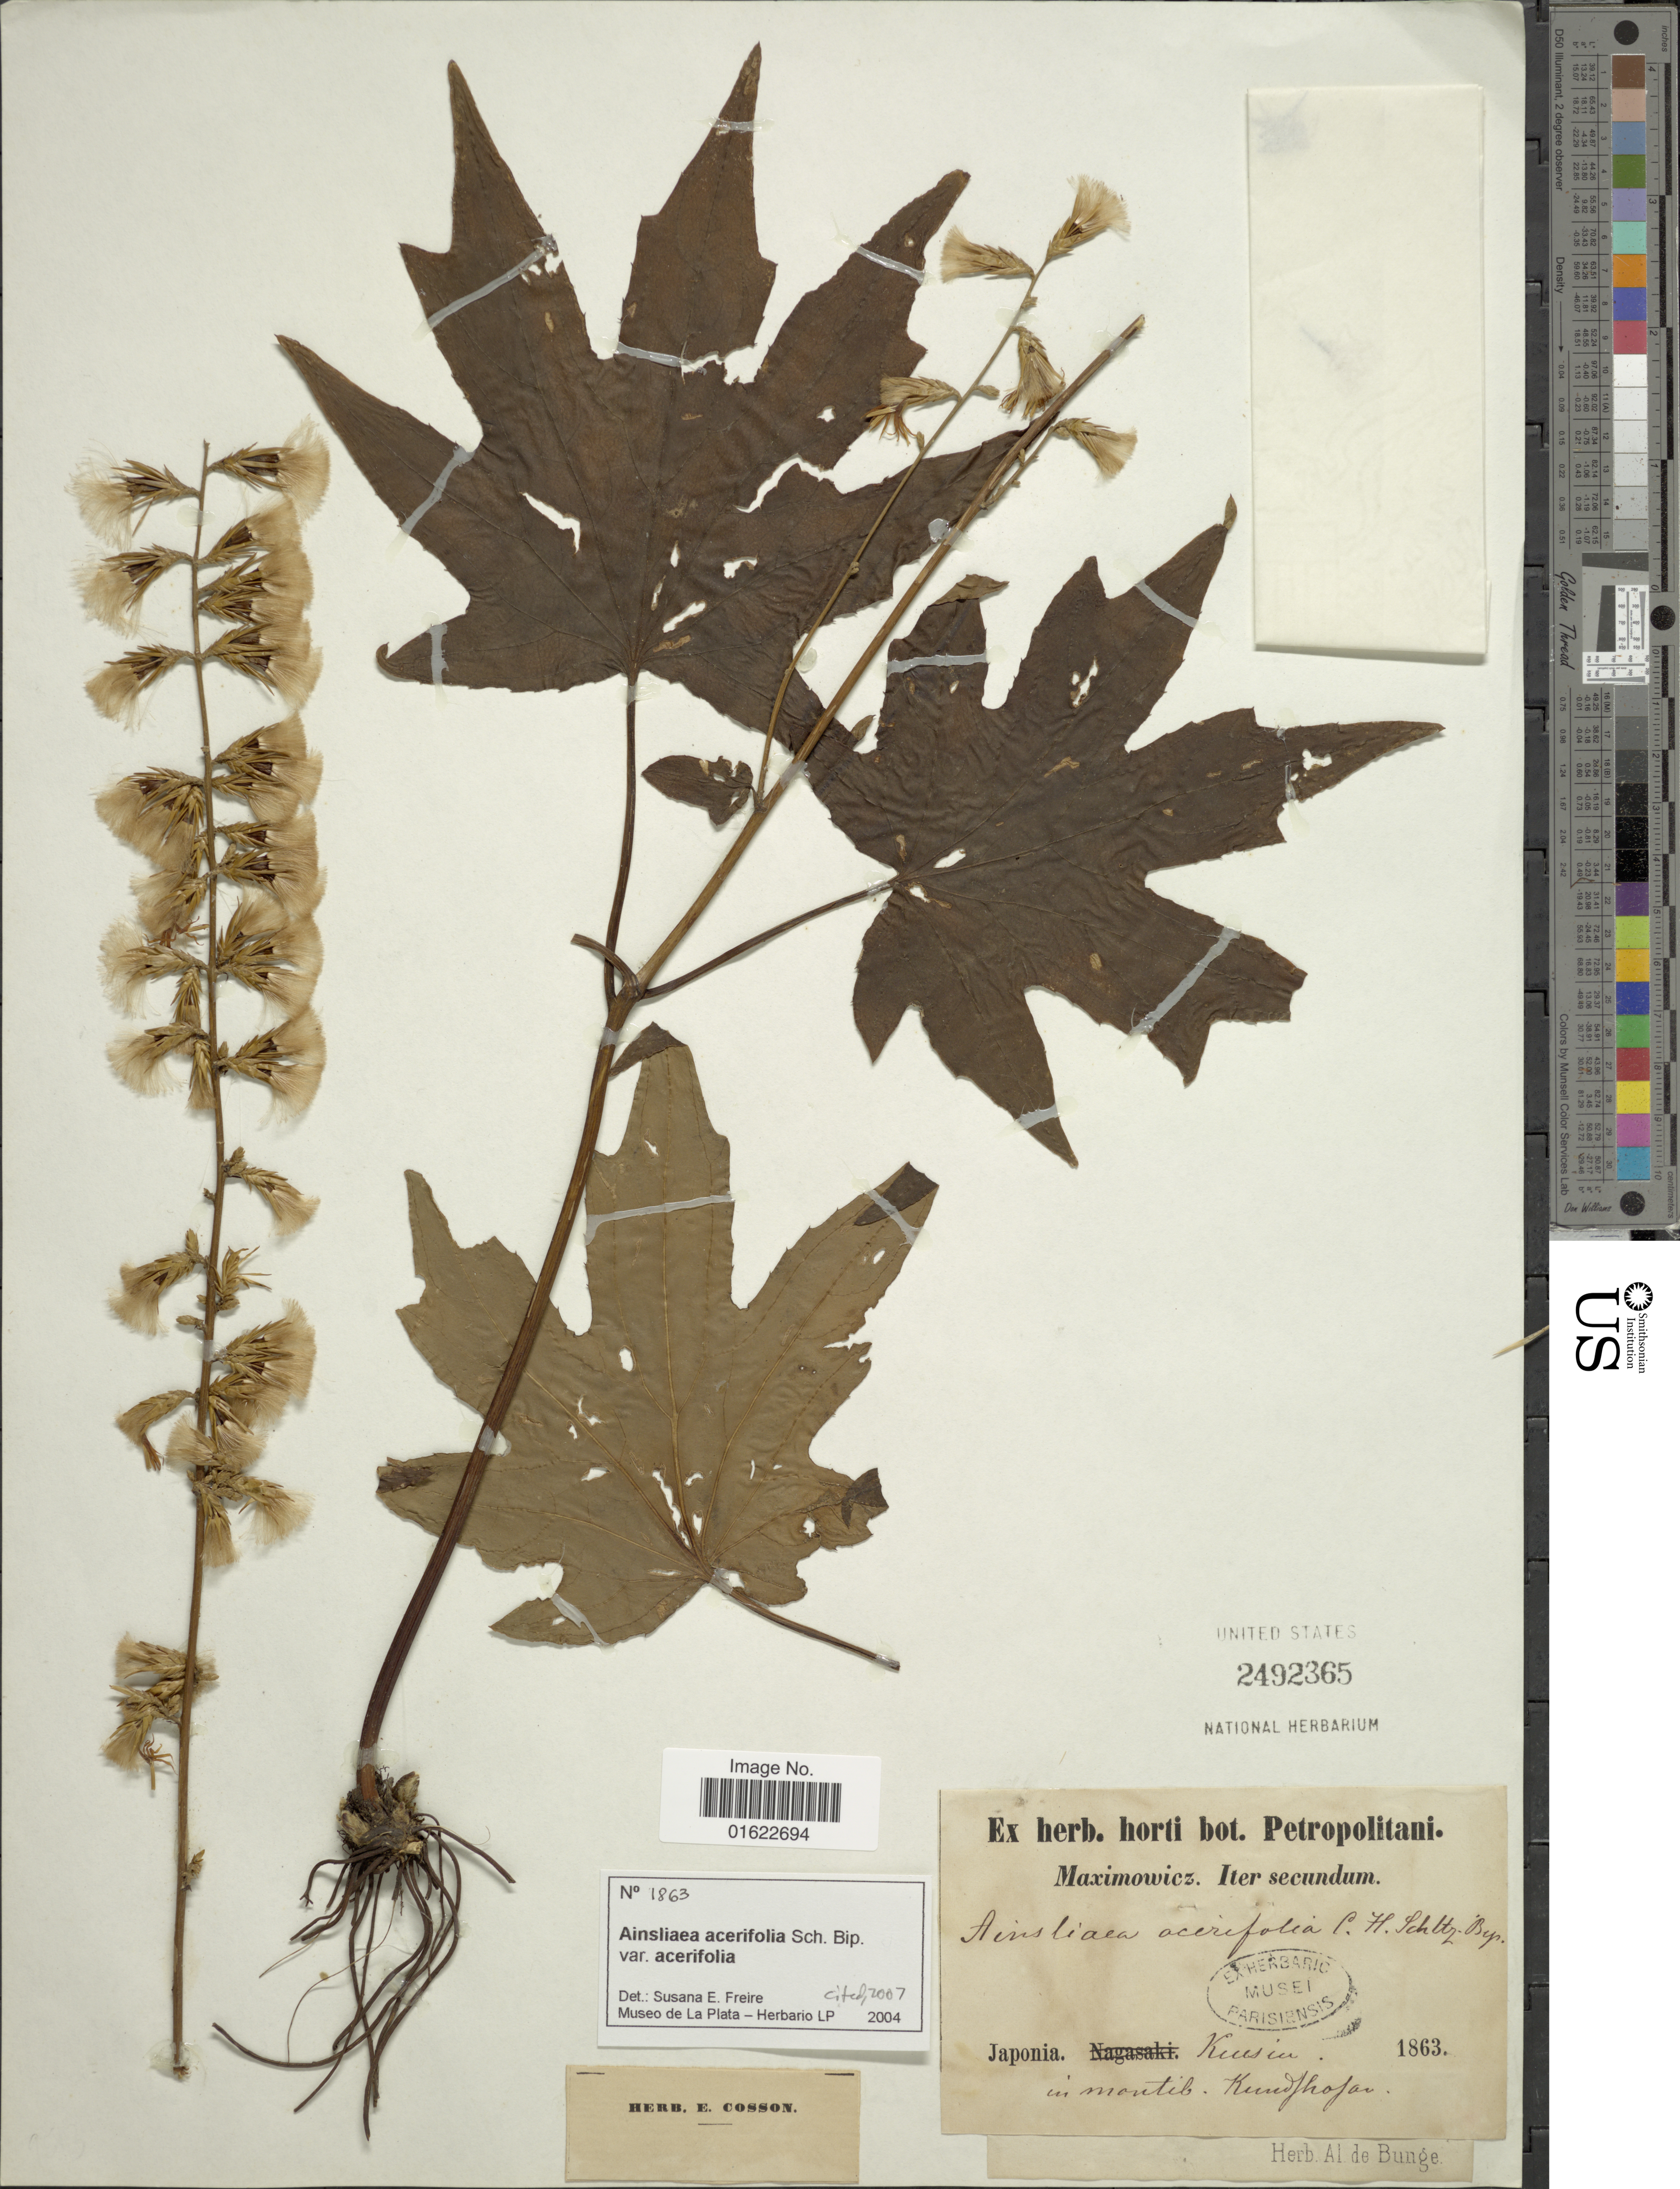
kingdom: Plantae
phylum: Tracheophyta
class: Magnoliopsida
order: Asterales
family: Asteraceae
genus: Ainsliaea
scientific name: Ainsliaea acerifolia var. acerifolia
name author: Sch. Bip.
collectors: -. Maximowicz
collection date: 1863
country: Japan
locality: Japonia, Kiusiu in montib, Kundshosan.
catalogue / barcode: US 2492365